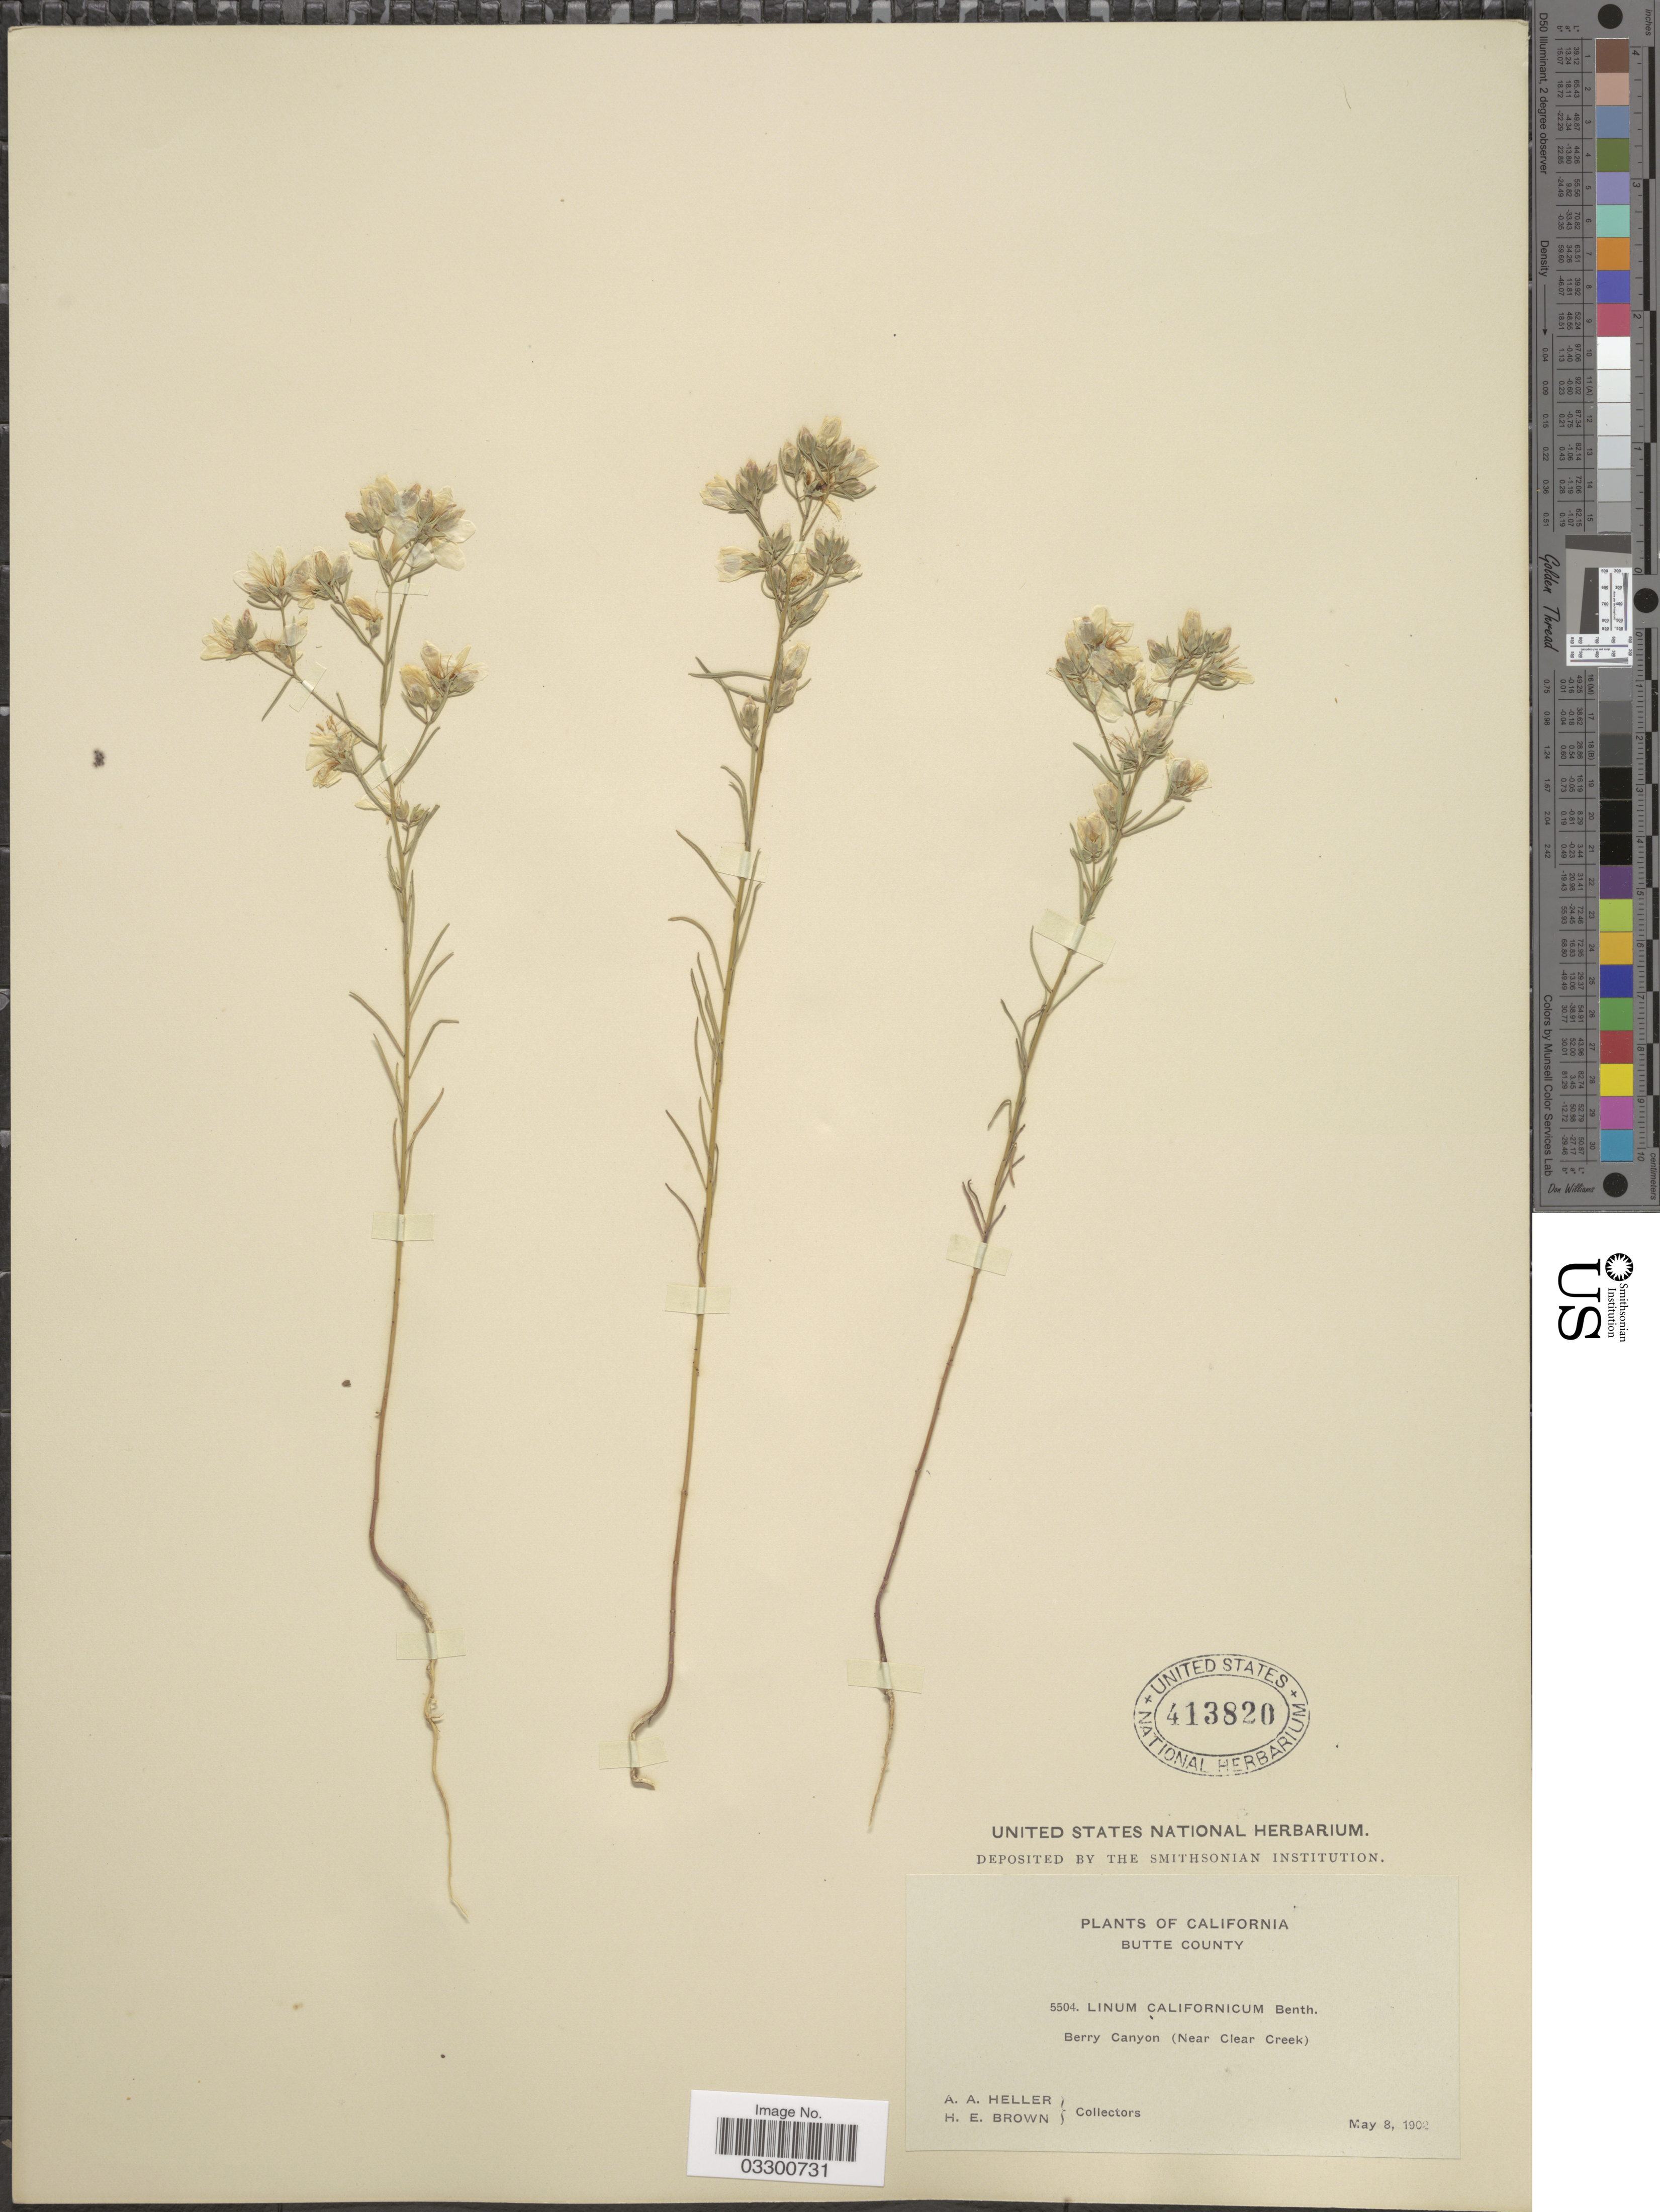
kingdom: Plantae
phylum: Tracheophyta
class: Magnoliopsida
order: Malpighiales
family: Linaceae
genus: Hesperolinon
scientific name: Hesperolinon californicum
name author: (Benth.) Small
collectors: A. A. Heller & H. E. Brown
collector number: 5504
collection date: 1902-05-08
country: United States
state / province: California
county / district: Butte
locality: Butte County, Berry Canyon (Near Clear Creek).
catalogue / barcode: US 413820